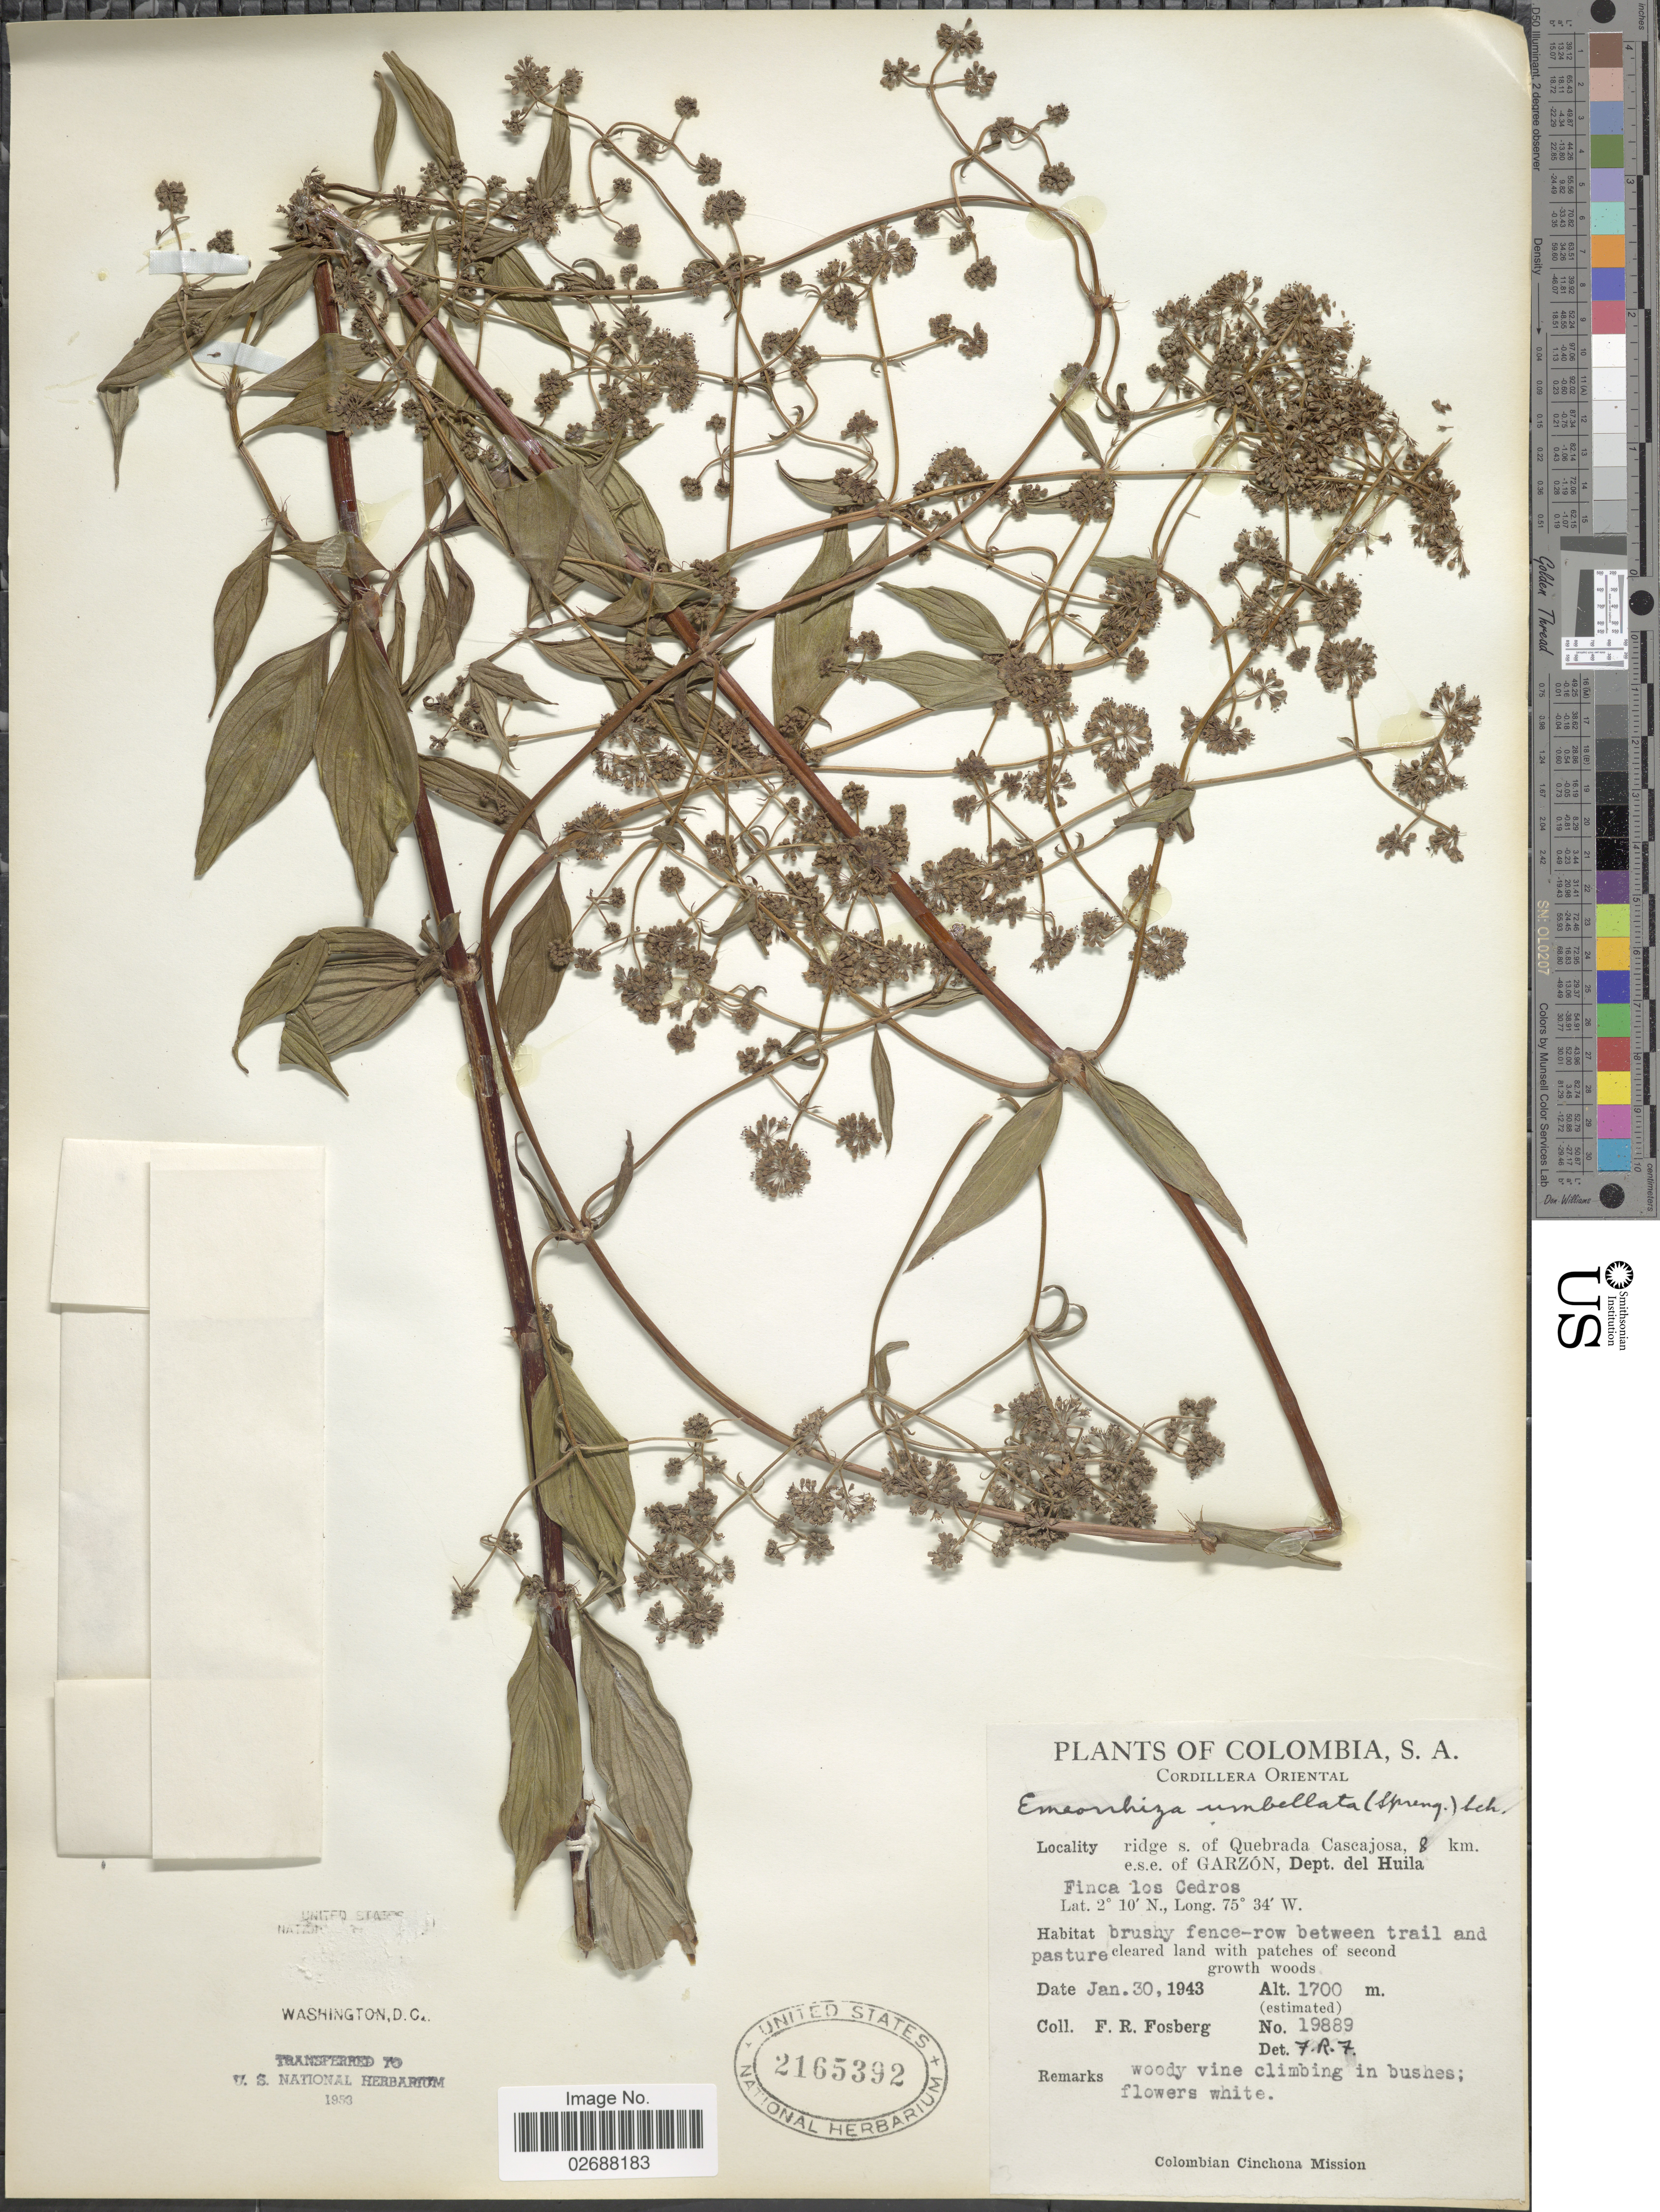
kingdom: Plantae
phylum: Tracheophyta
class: Magnoliopsida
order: Gentianales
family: Rubiaceae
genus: Emmeorhiza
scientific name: Emmeorhiza umbellata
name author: (Spreng.) K. Schum.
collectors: F. R. Fosberg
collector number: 19889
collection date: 1943-01-30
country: Colombia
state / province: Huila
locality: S. A. Cordillera Oriental. Ride, s. of Quebrada Cascajosa, 8 km e.s.e. of Garzon.Finca los Cedros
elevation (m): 1700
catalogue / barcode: US 2165392